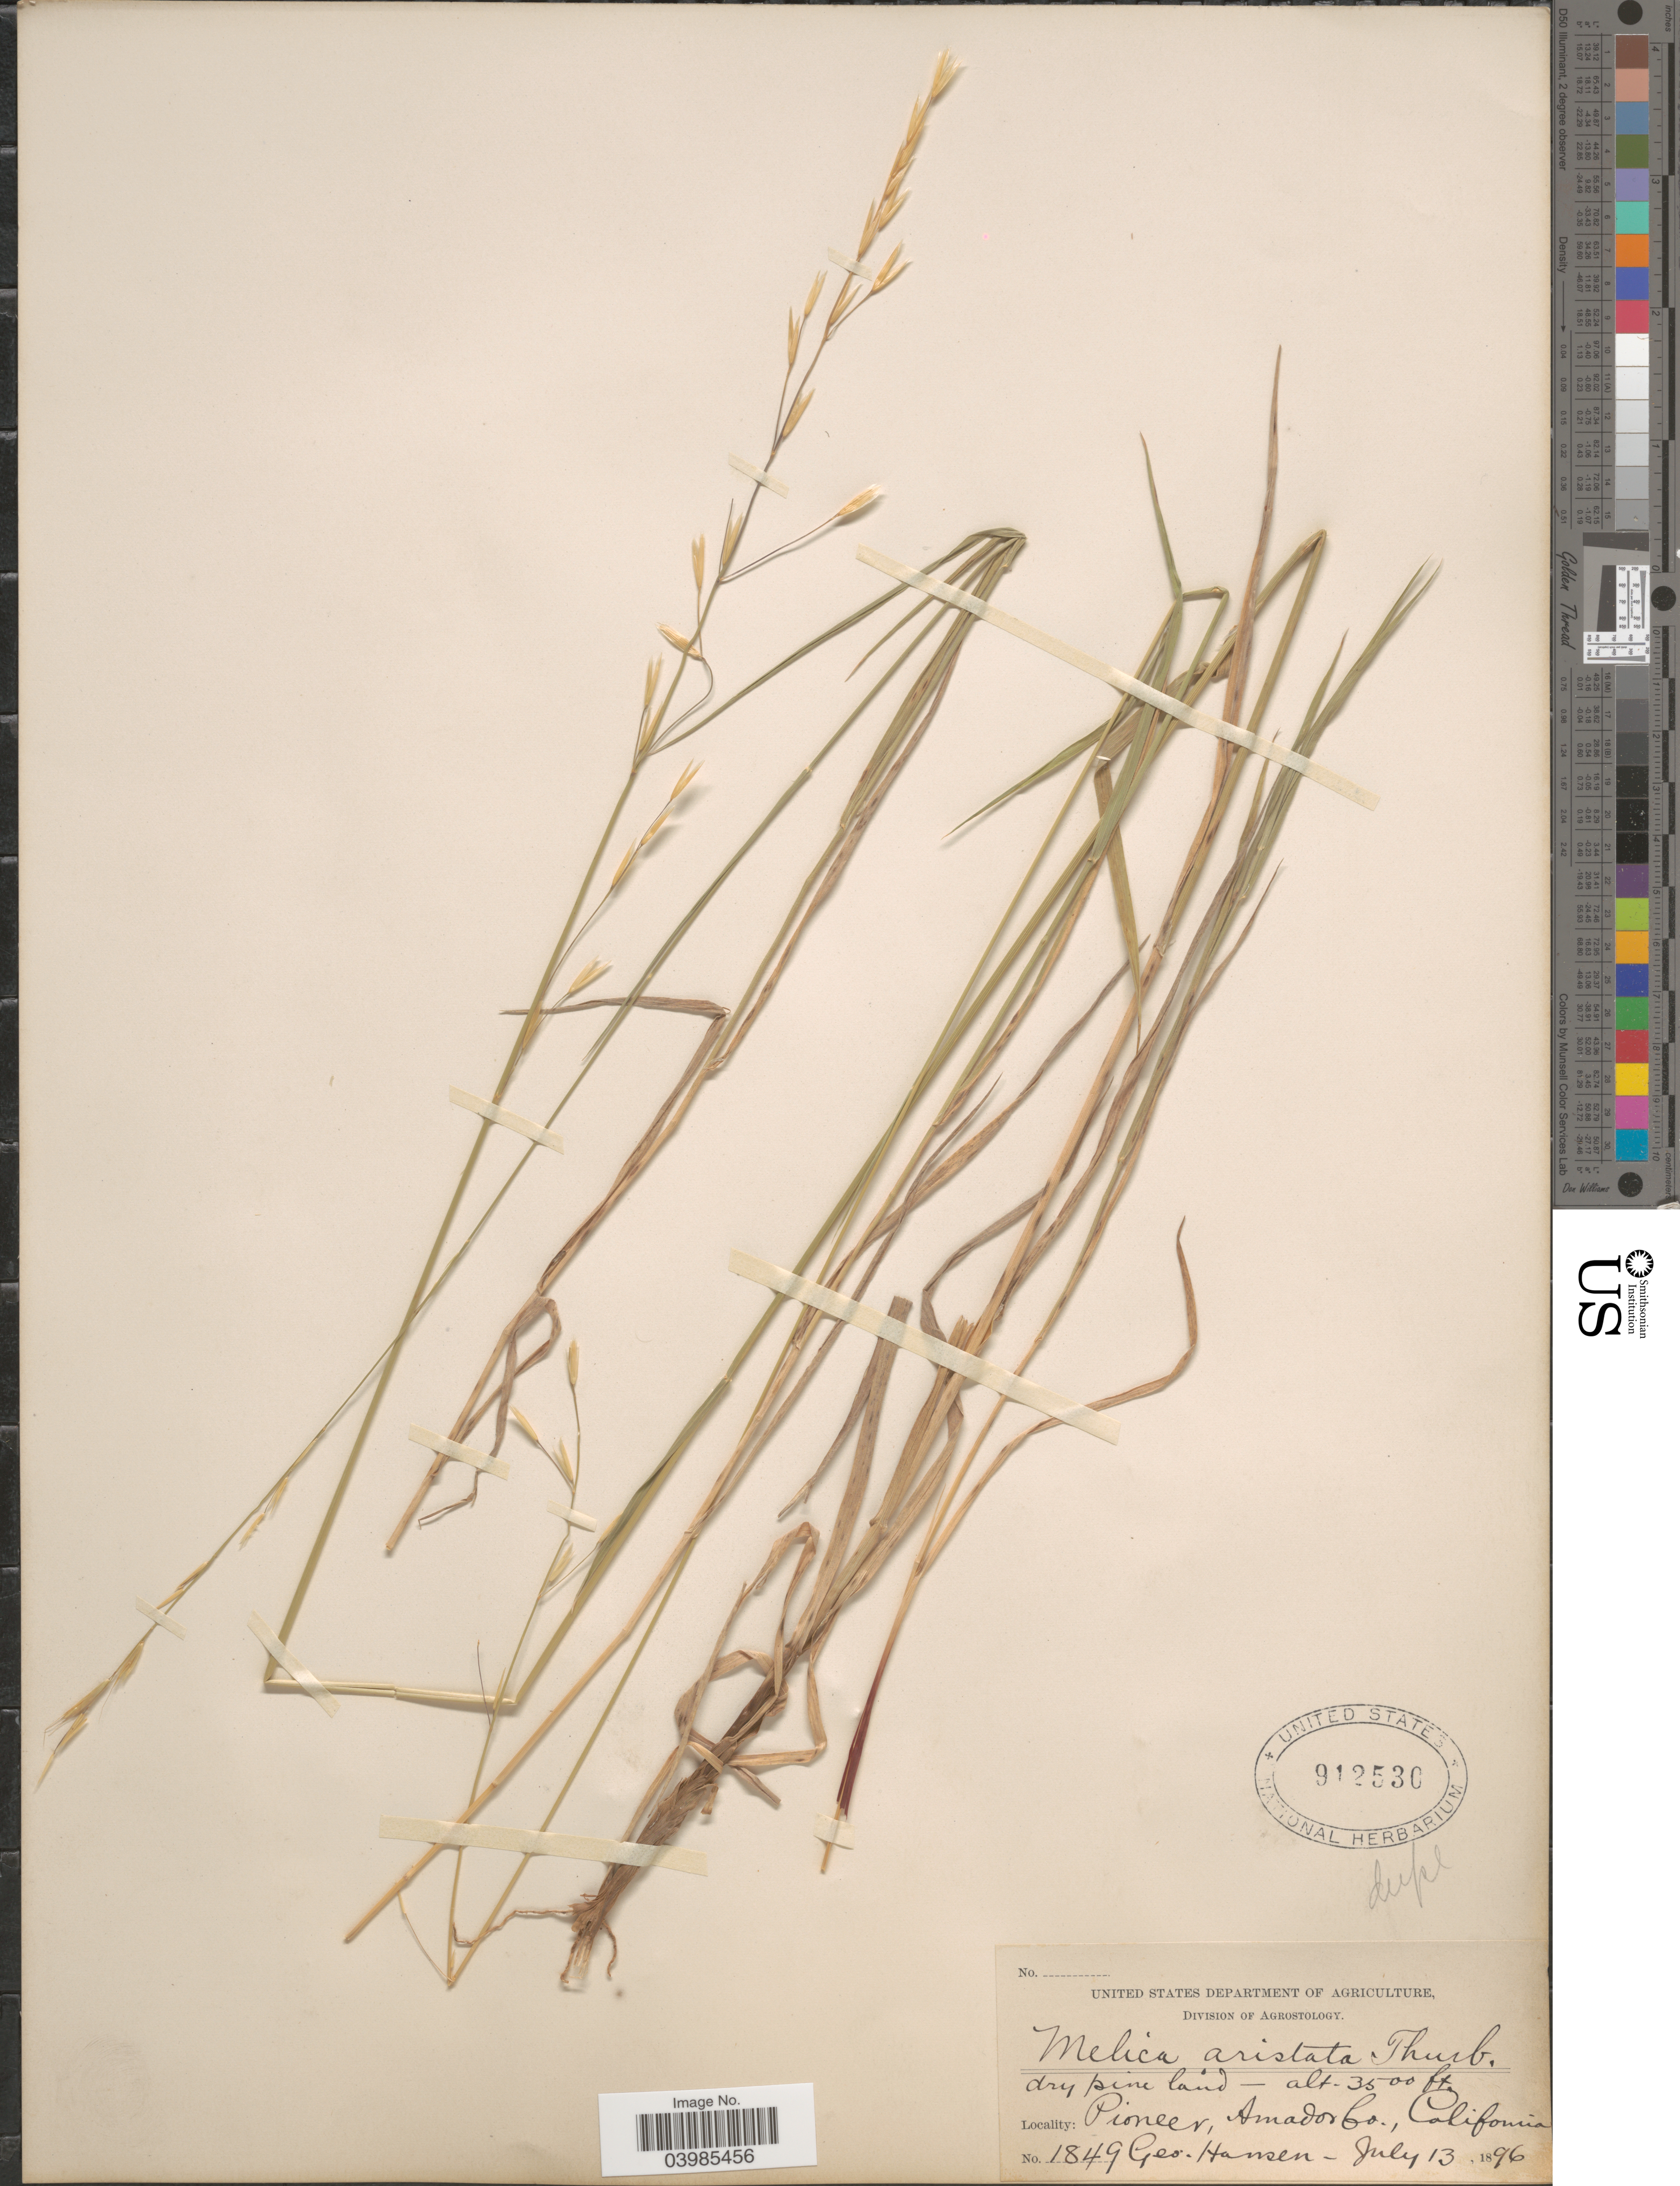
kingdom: Plantae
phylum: Tracheophyta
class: Liliopsida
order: Poales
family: Poaceae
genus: Melica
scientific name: Melica aristata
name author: Thurb. ex Bol.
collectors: G. Hansen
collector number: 1849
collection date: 1896-07-13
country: United States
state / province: California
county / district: Amador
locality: Pioneer, Amador Co.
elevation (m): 1067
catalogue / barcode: US 912530